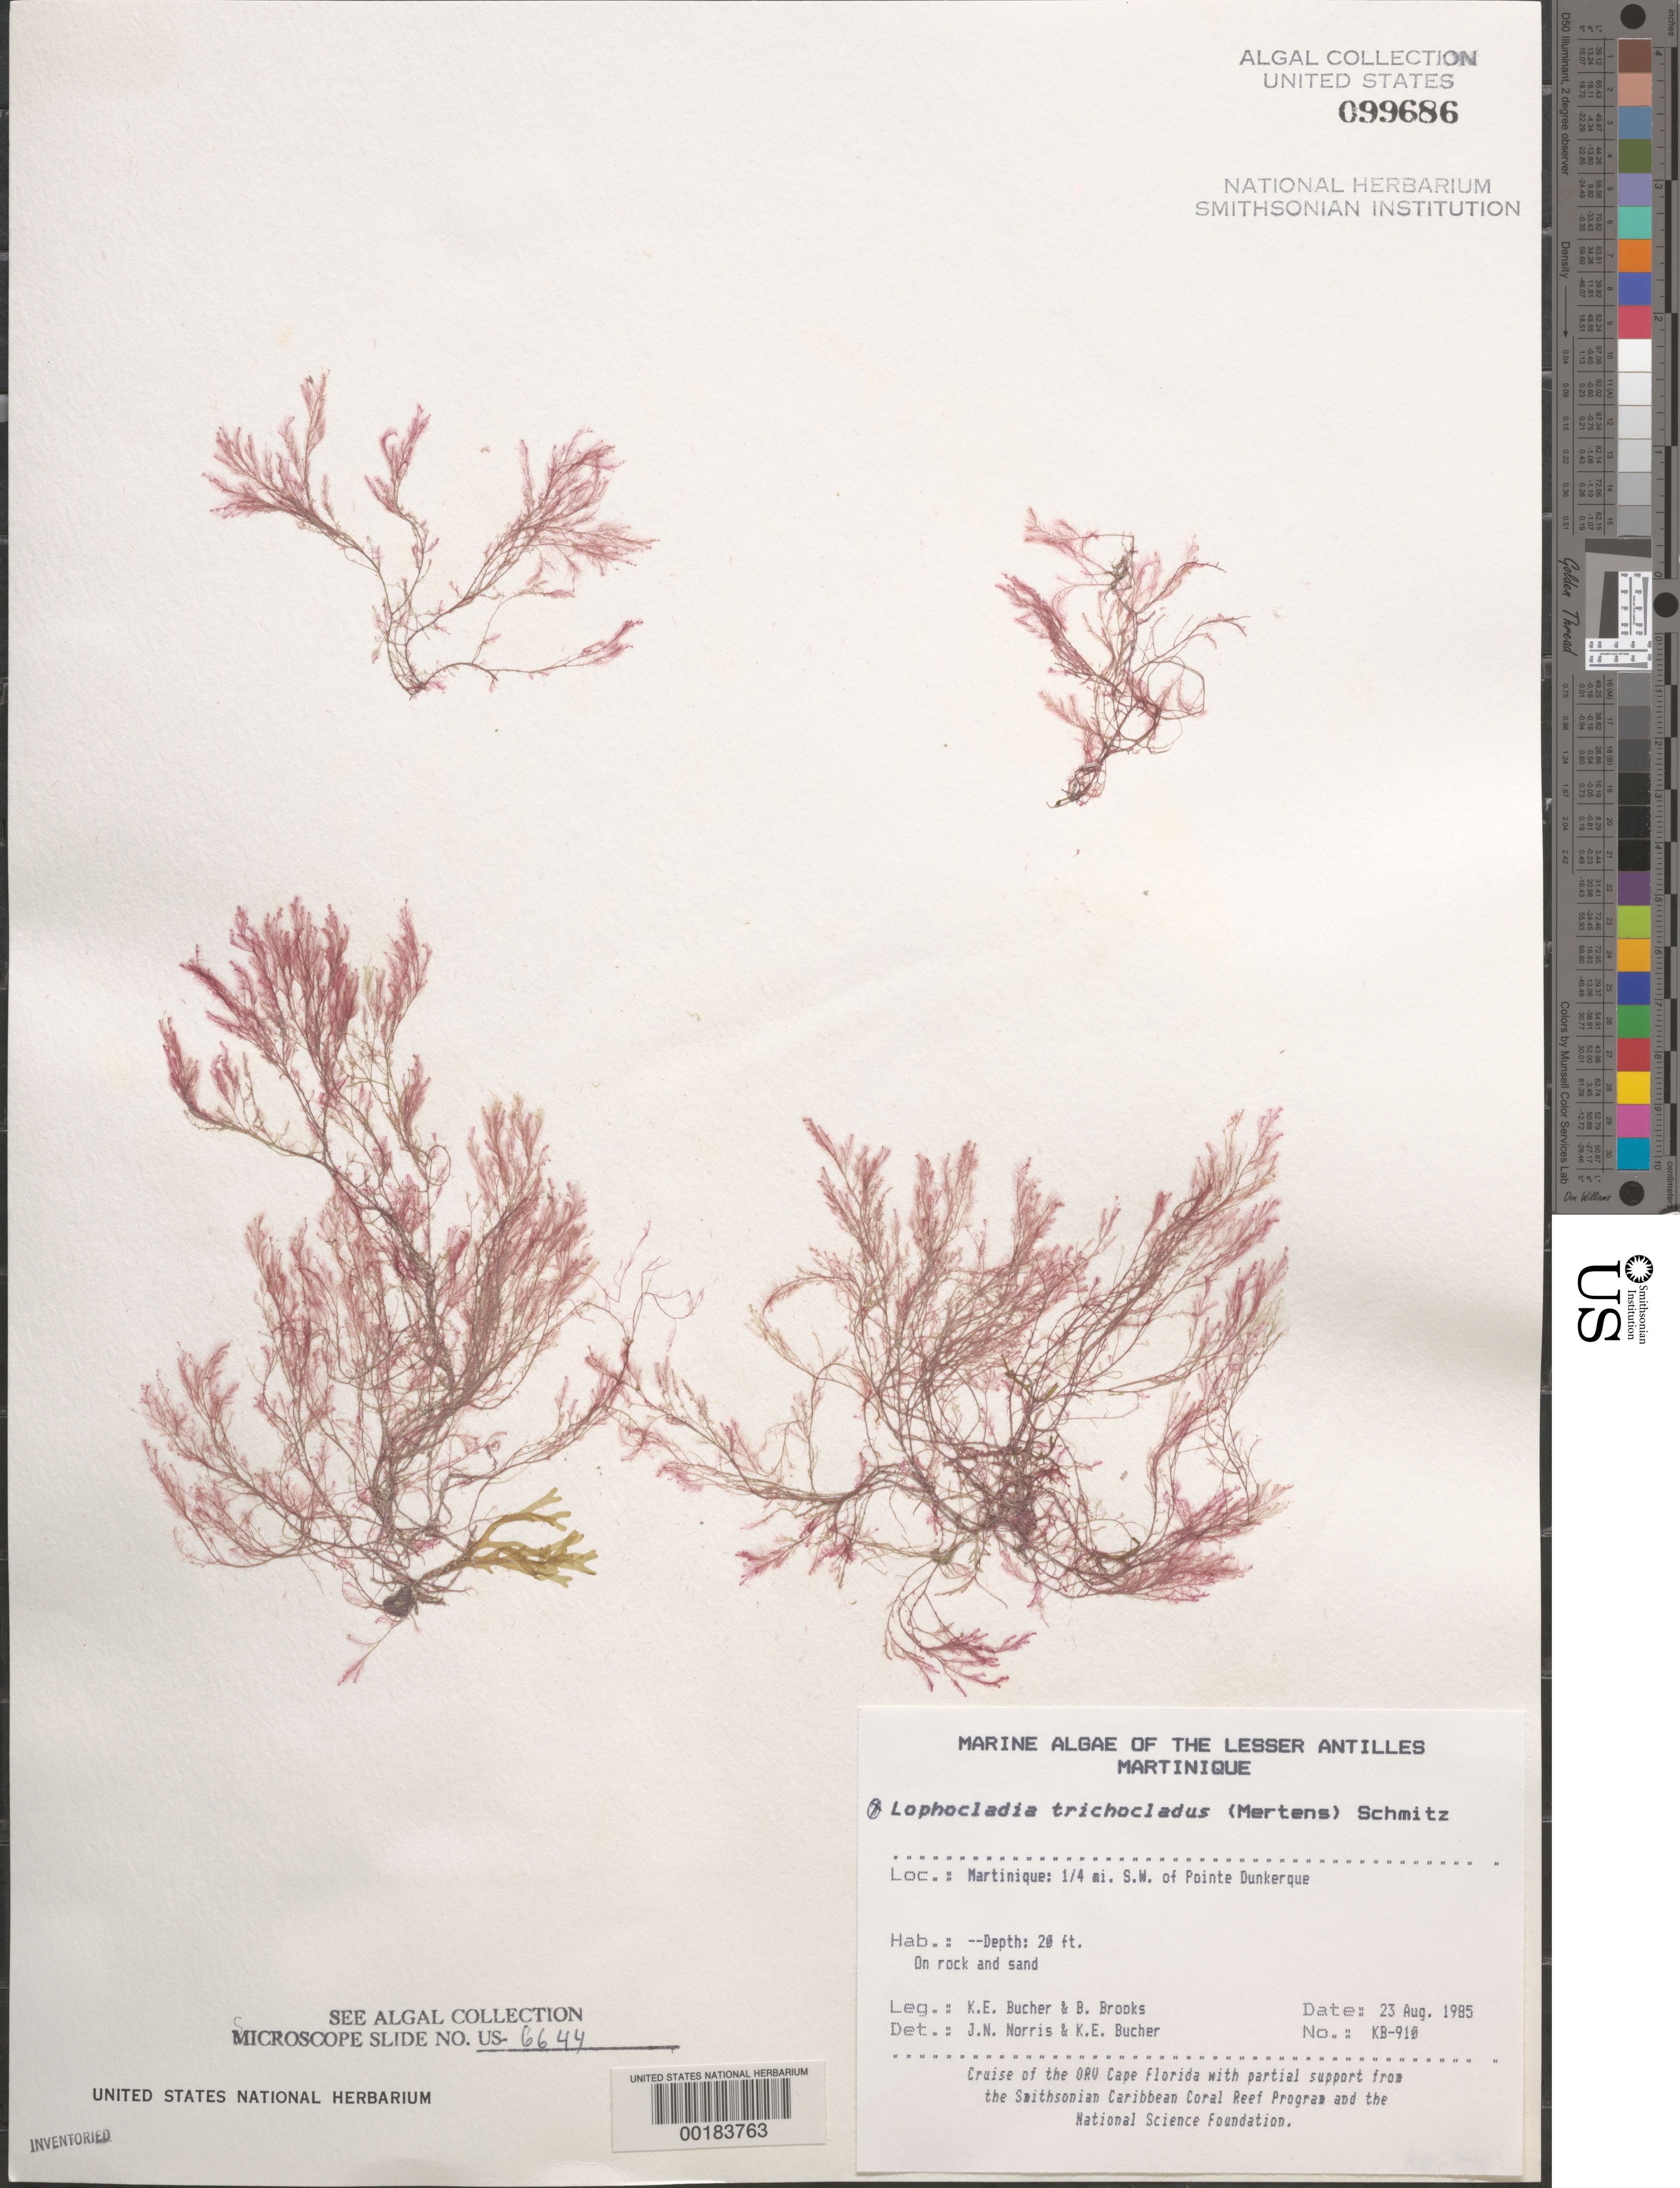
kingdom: Plantae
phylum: Rhodophyta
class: Florideophyceae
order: Ceramiales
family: Rhodomelaceae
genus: Lophocladia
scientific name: Lophocladia trichoclados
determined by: Norris, J. N.; Bucher, K. E.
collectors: K. E. Bucher & B. Brooks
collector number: Kb-910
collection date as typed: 23 Aug 1985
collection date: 1985-08-23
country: Martinique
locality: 1/4th mile southwest of Pointe Dunkerque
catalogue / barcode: US 99686